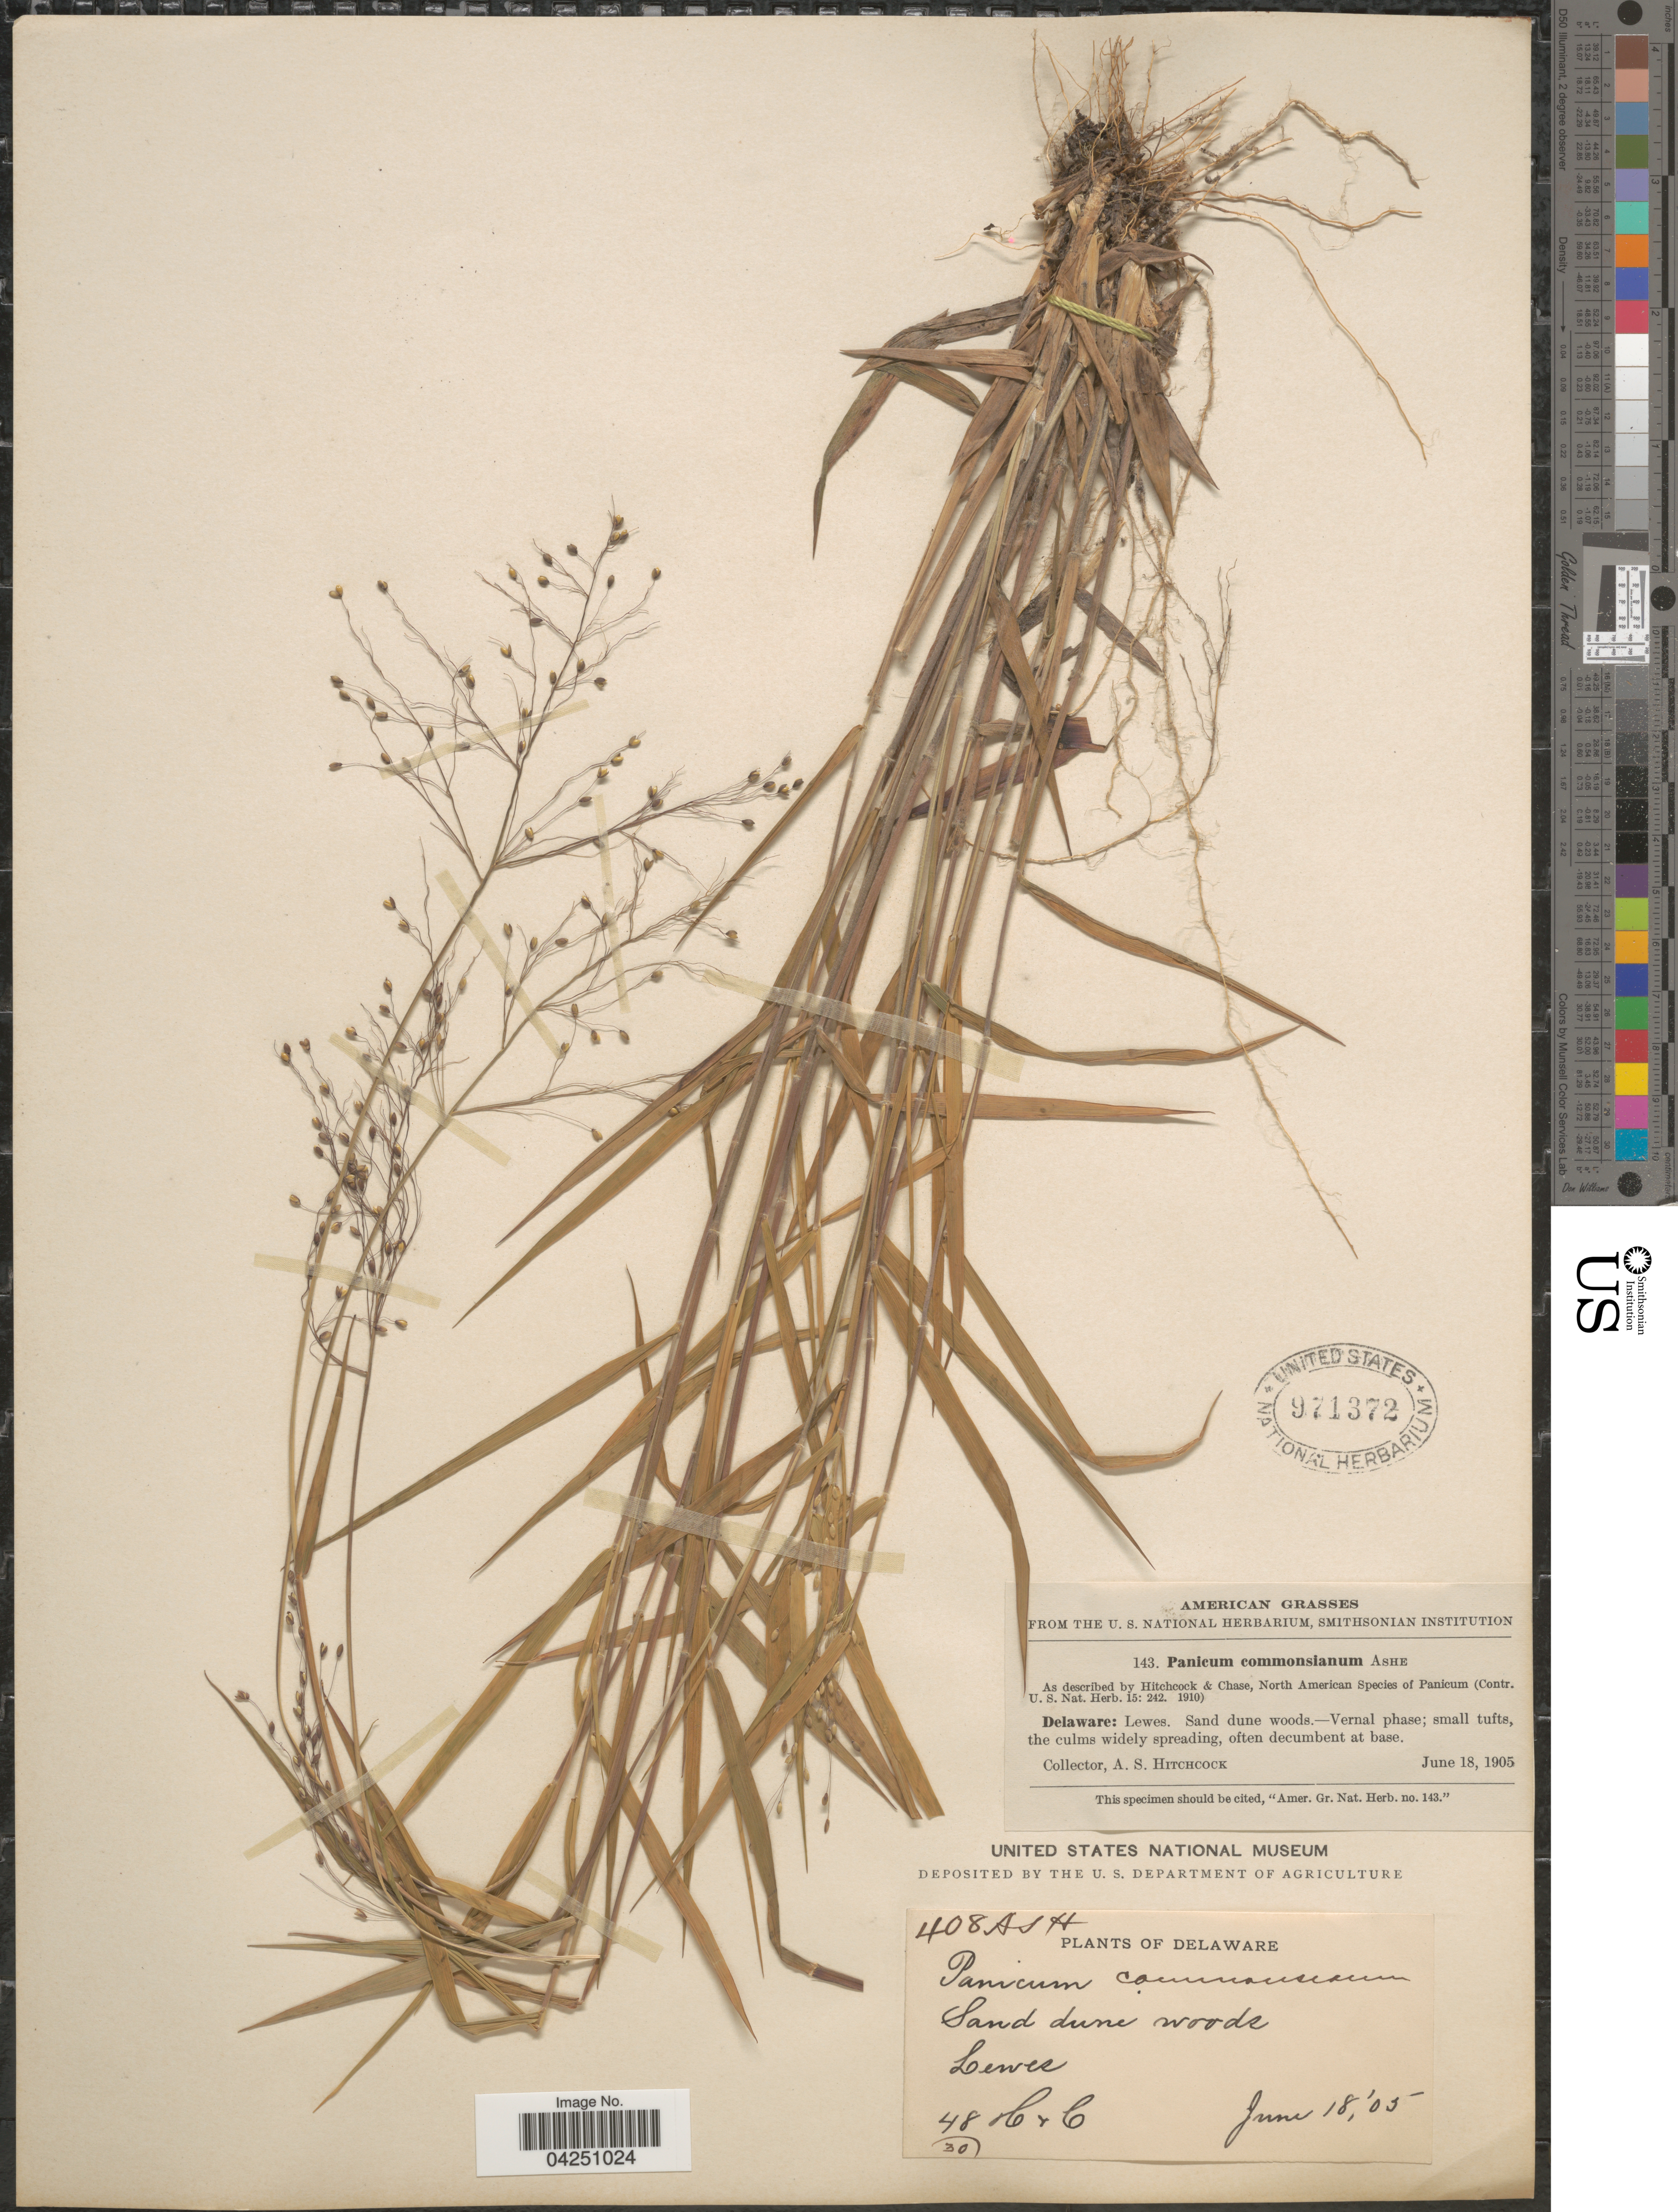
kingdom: Plantae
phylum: Tracheophyta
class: Liliopsida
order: Poales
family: Poaceae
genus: Dichanthelium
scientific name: Dichanthelium acuminatum var. acuminatum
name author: (Sw.) Gould & C.A. Clark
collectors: A. S. Hitchcock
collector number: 48/30/408/143?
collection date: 1905-06-18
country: United States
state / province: Delaware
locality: Lewes.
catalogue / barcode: US 971372